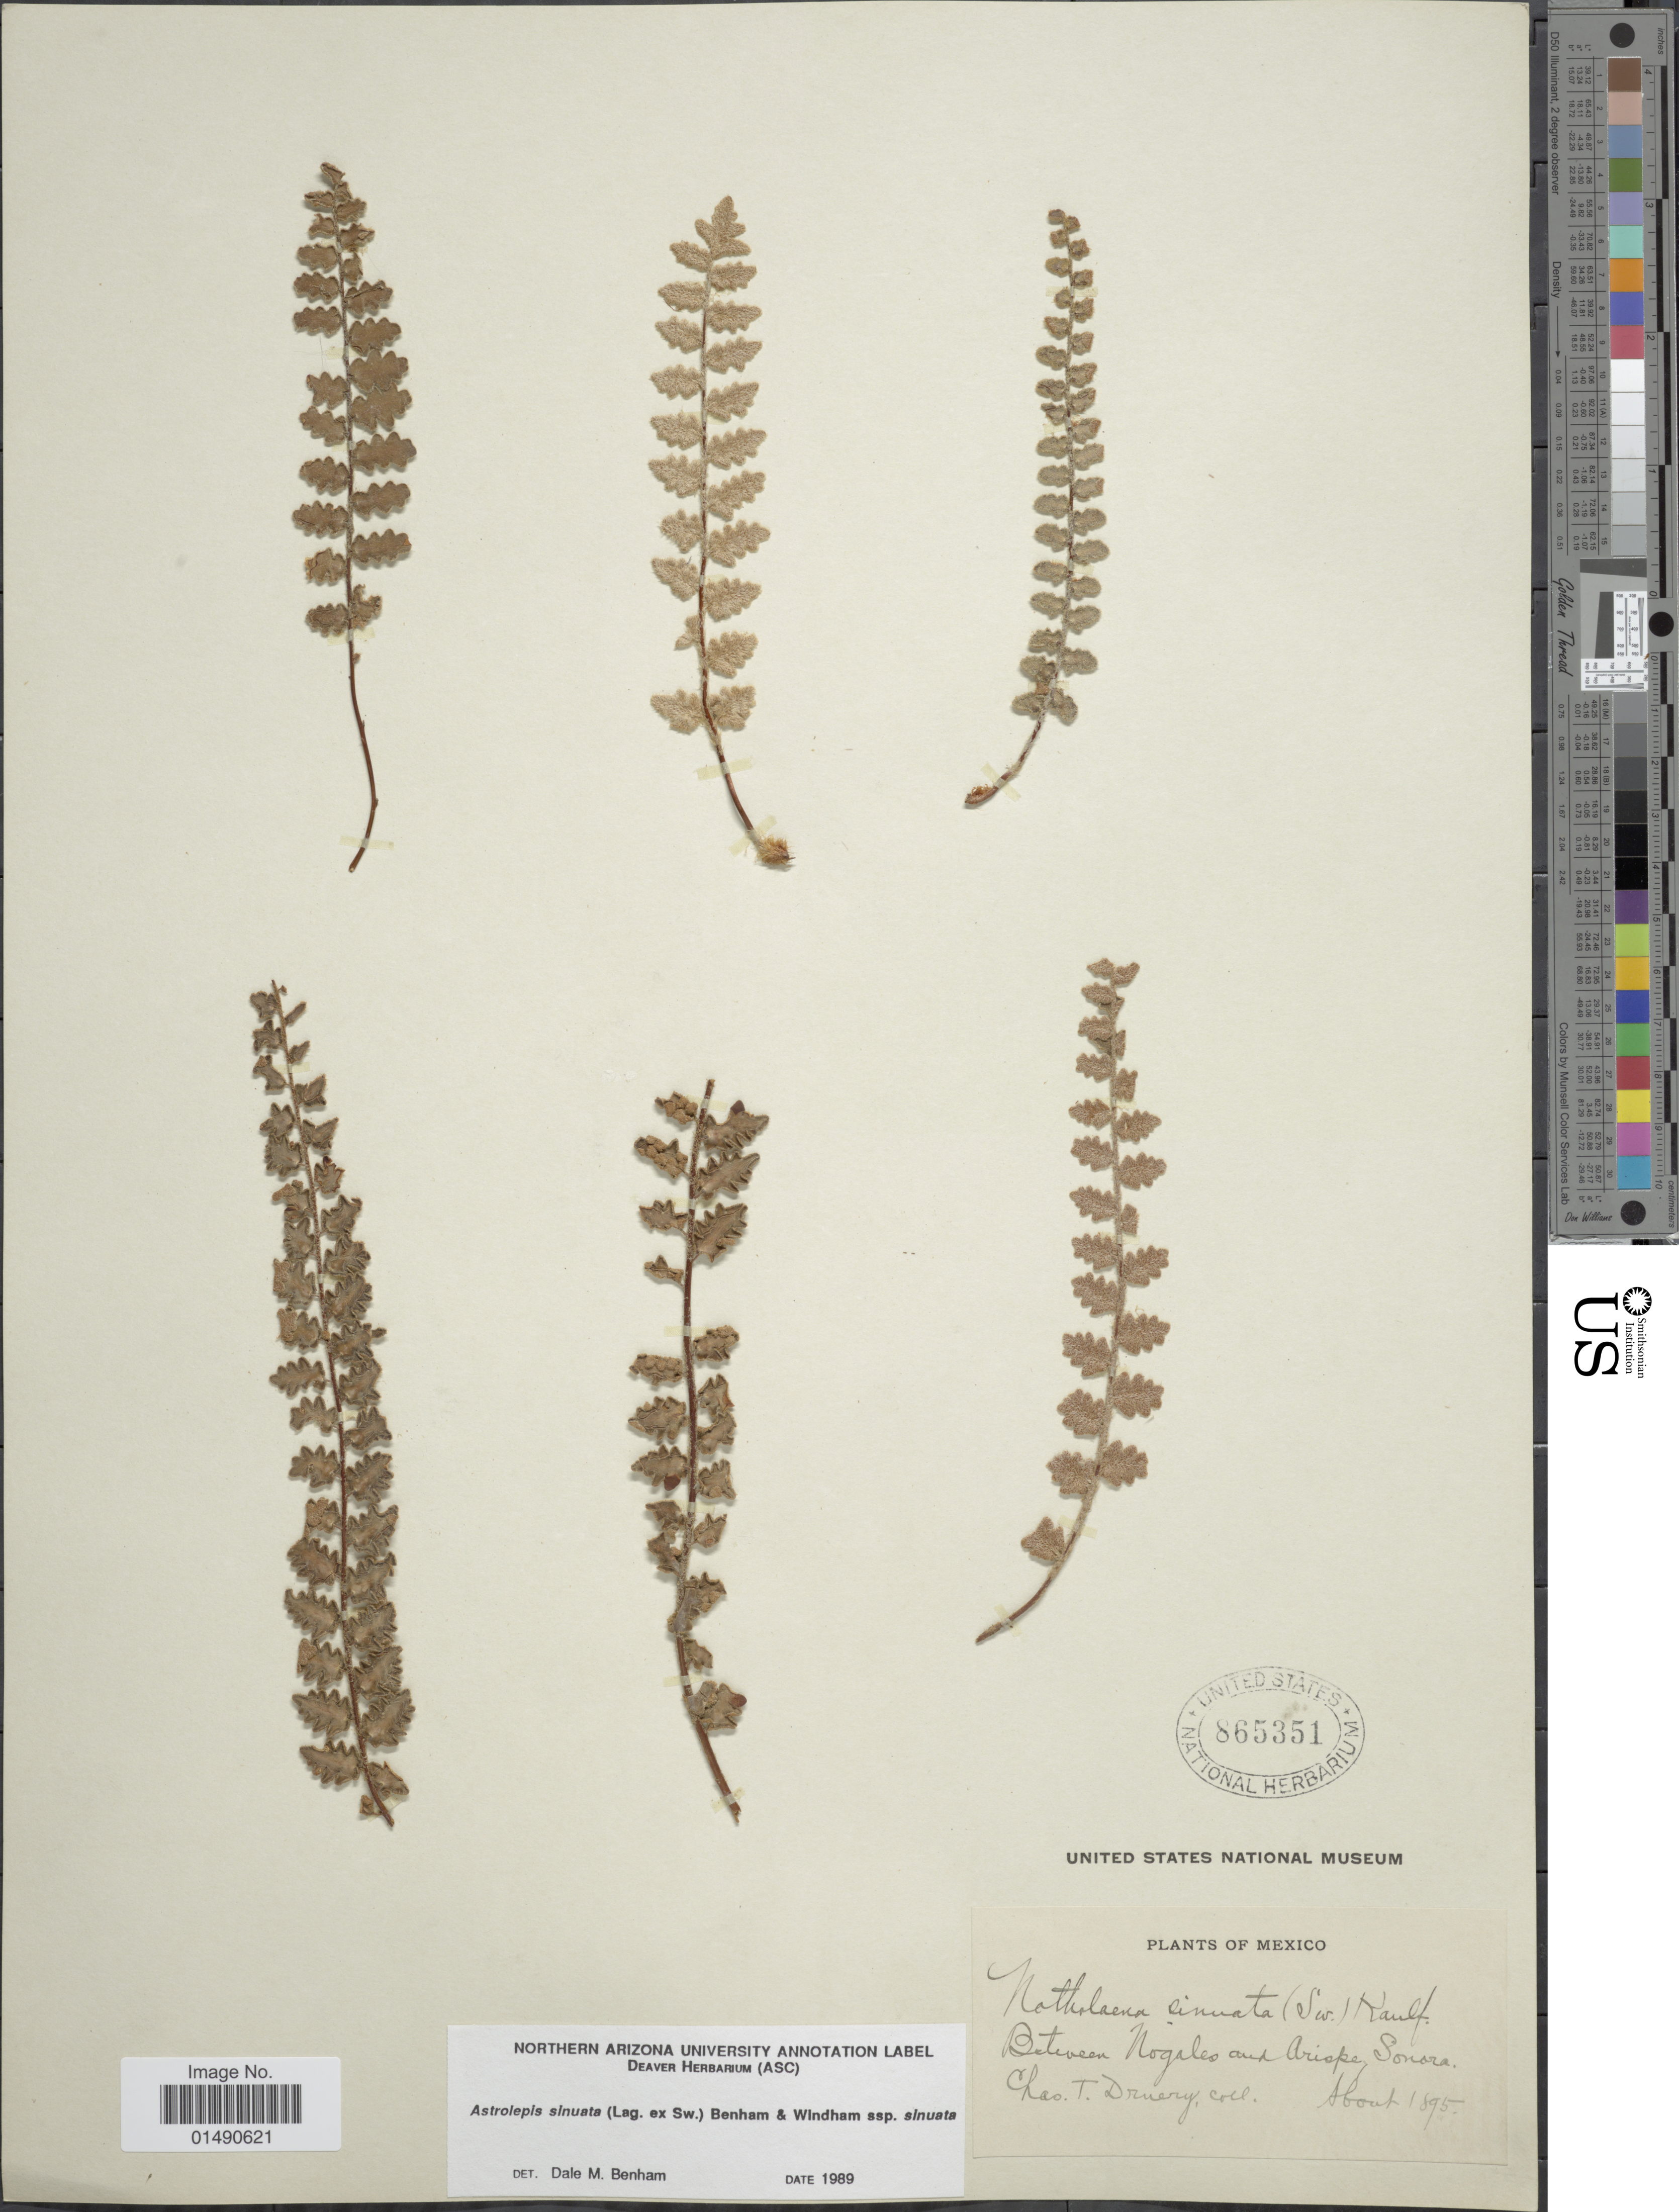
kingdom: Plantae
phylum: Tracheophyta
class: Polypodiopsida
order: Polypodiales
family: Pteridaceae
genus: Astrolepis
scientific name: Astrolepis sinuata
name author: (Lag. ex Sw.) D.M. Benham & Windham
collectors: C. Druery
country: Mexico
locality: Between Nogales and Arispe Sonora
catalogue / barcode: US 865351